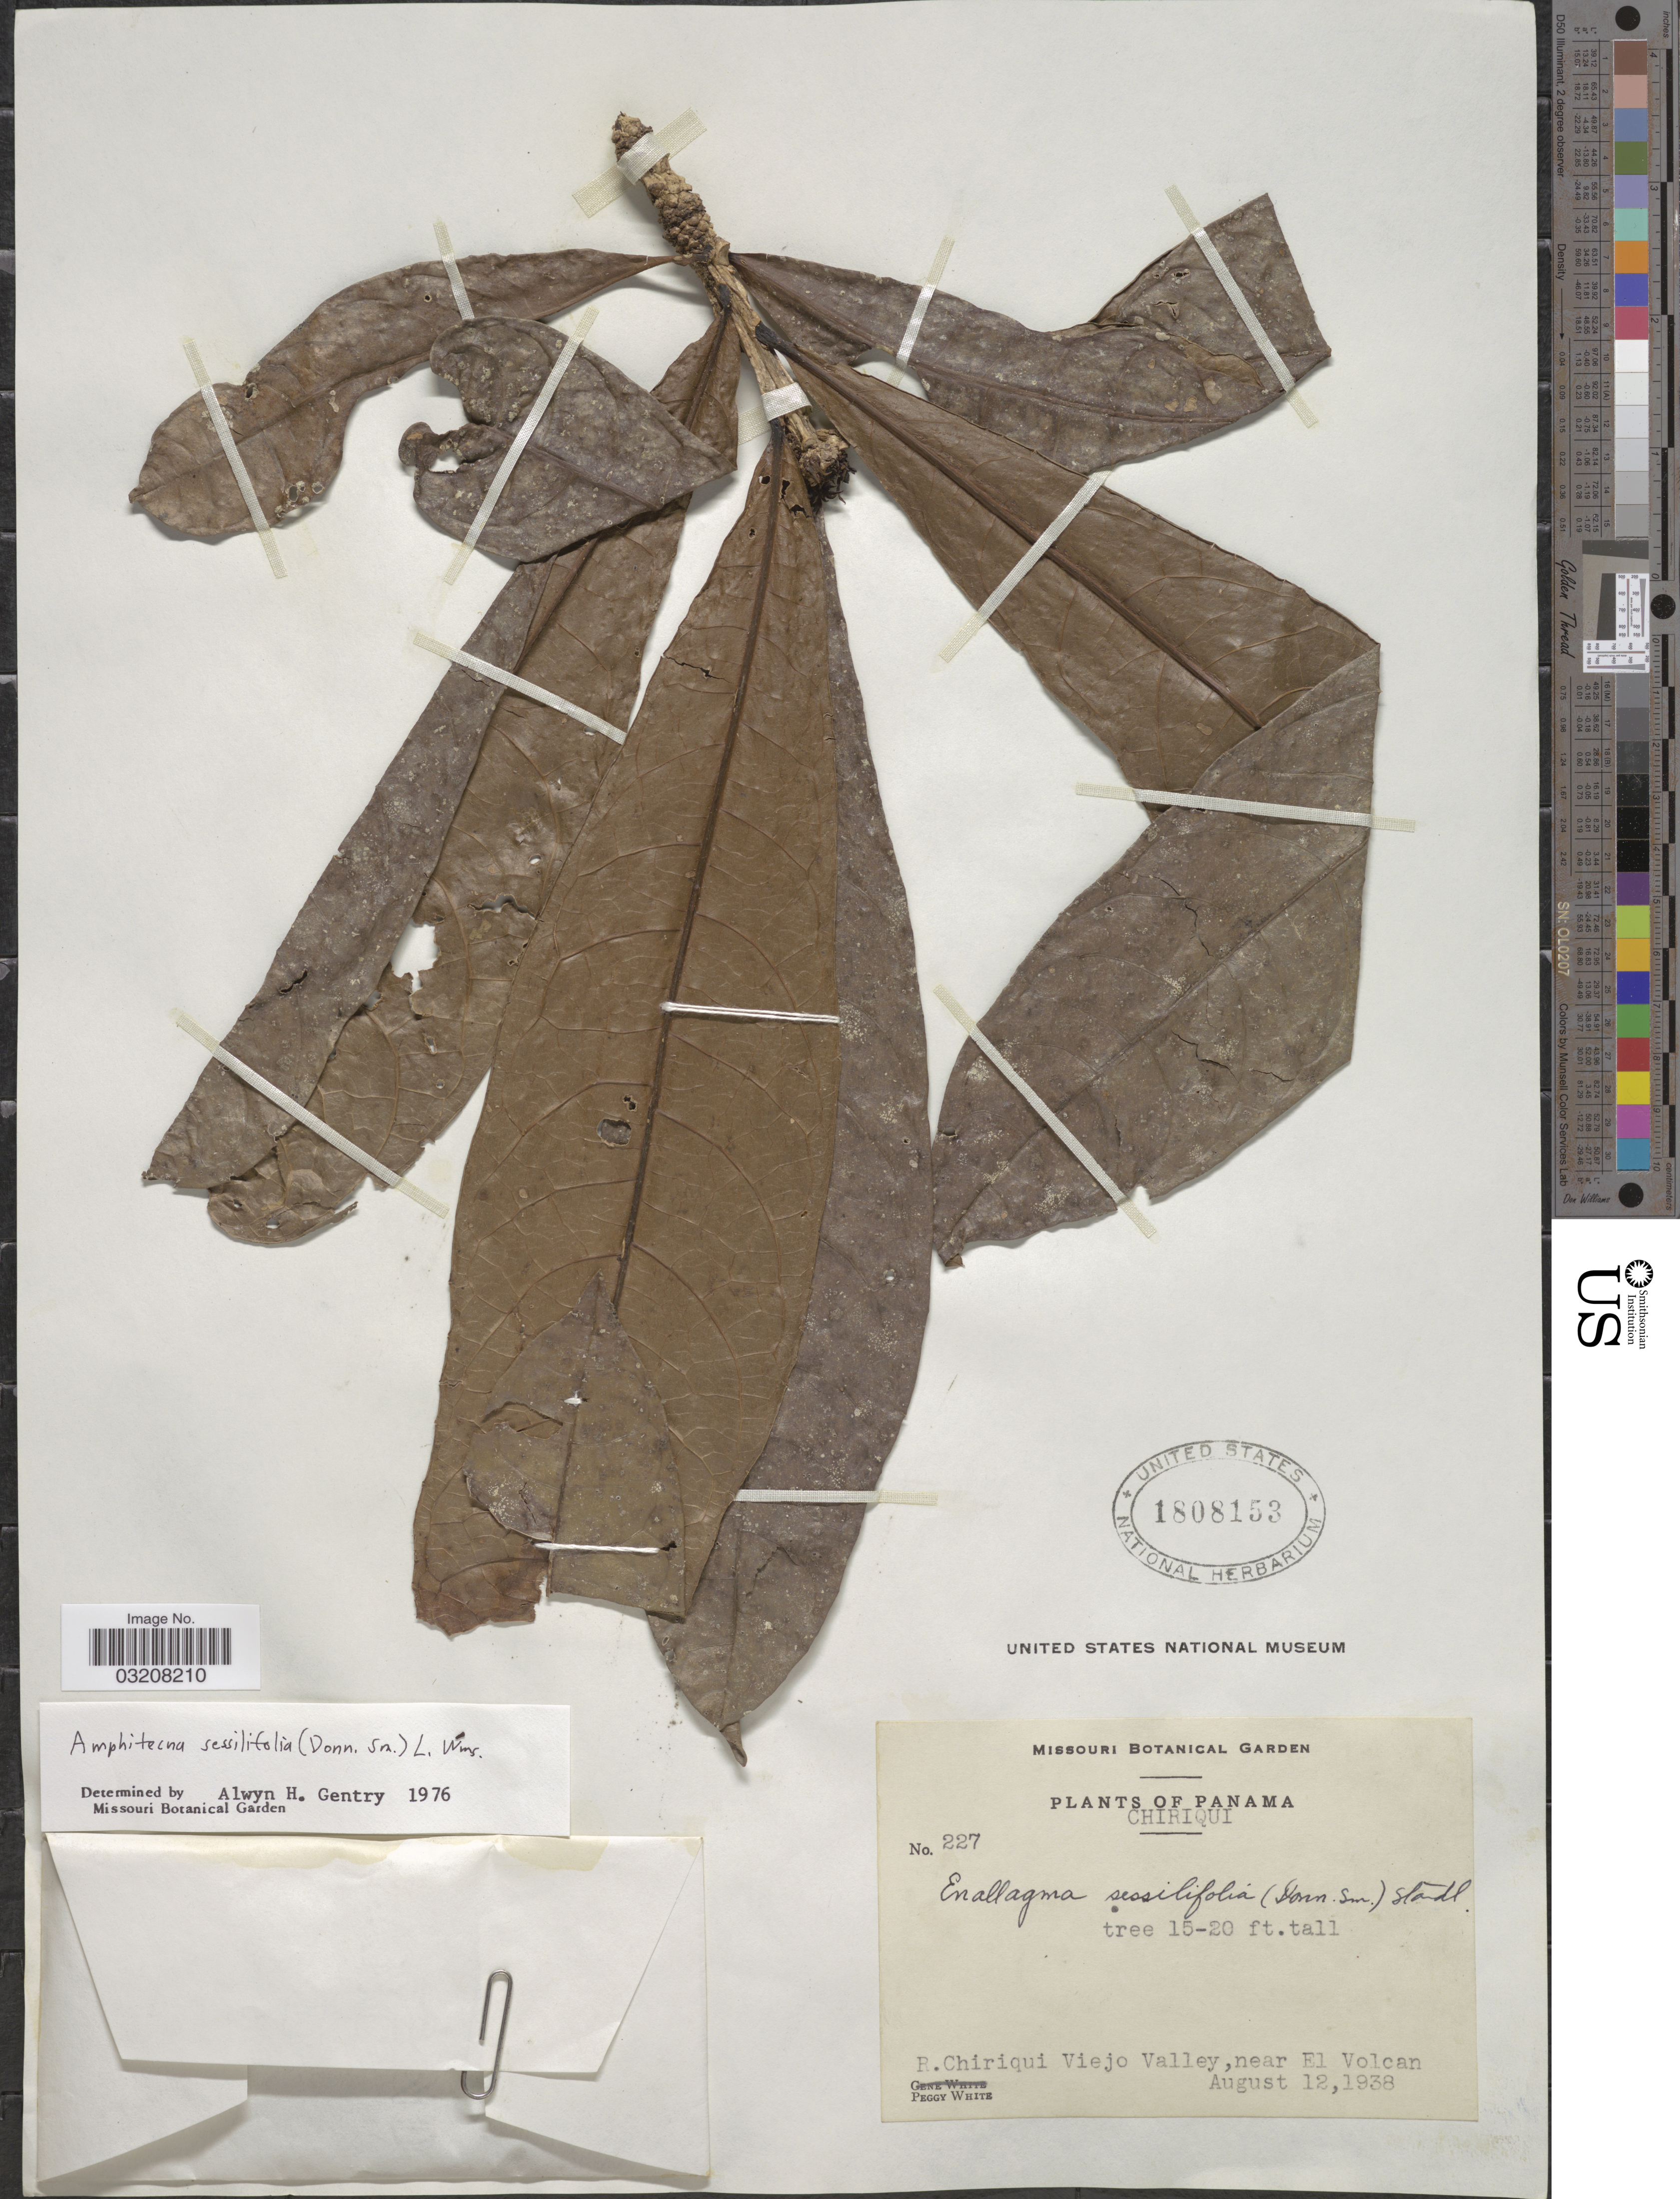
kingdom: Plantae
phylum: Tracheophyta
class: Magnoliopsida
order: Lamiales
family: Bignoniaceae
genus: Amphitecna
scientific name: Amphitecna sessilifolia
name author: (Donn. Sm.) L.O. Williams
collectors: P. White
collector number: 227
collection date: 1938-08-12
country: Panama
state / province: Chiriqui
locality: R. Chiriqui Viejo Valley, near El Volcan.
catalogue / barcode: US 1808153